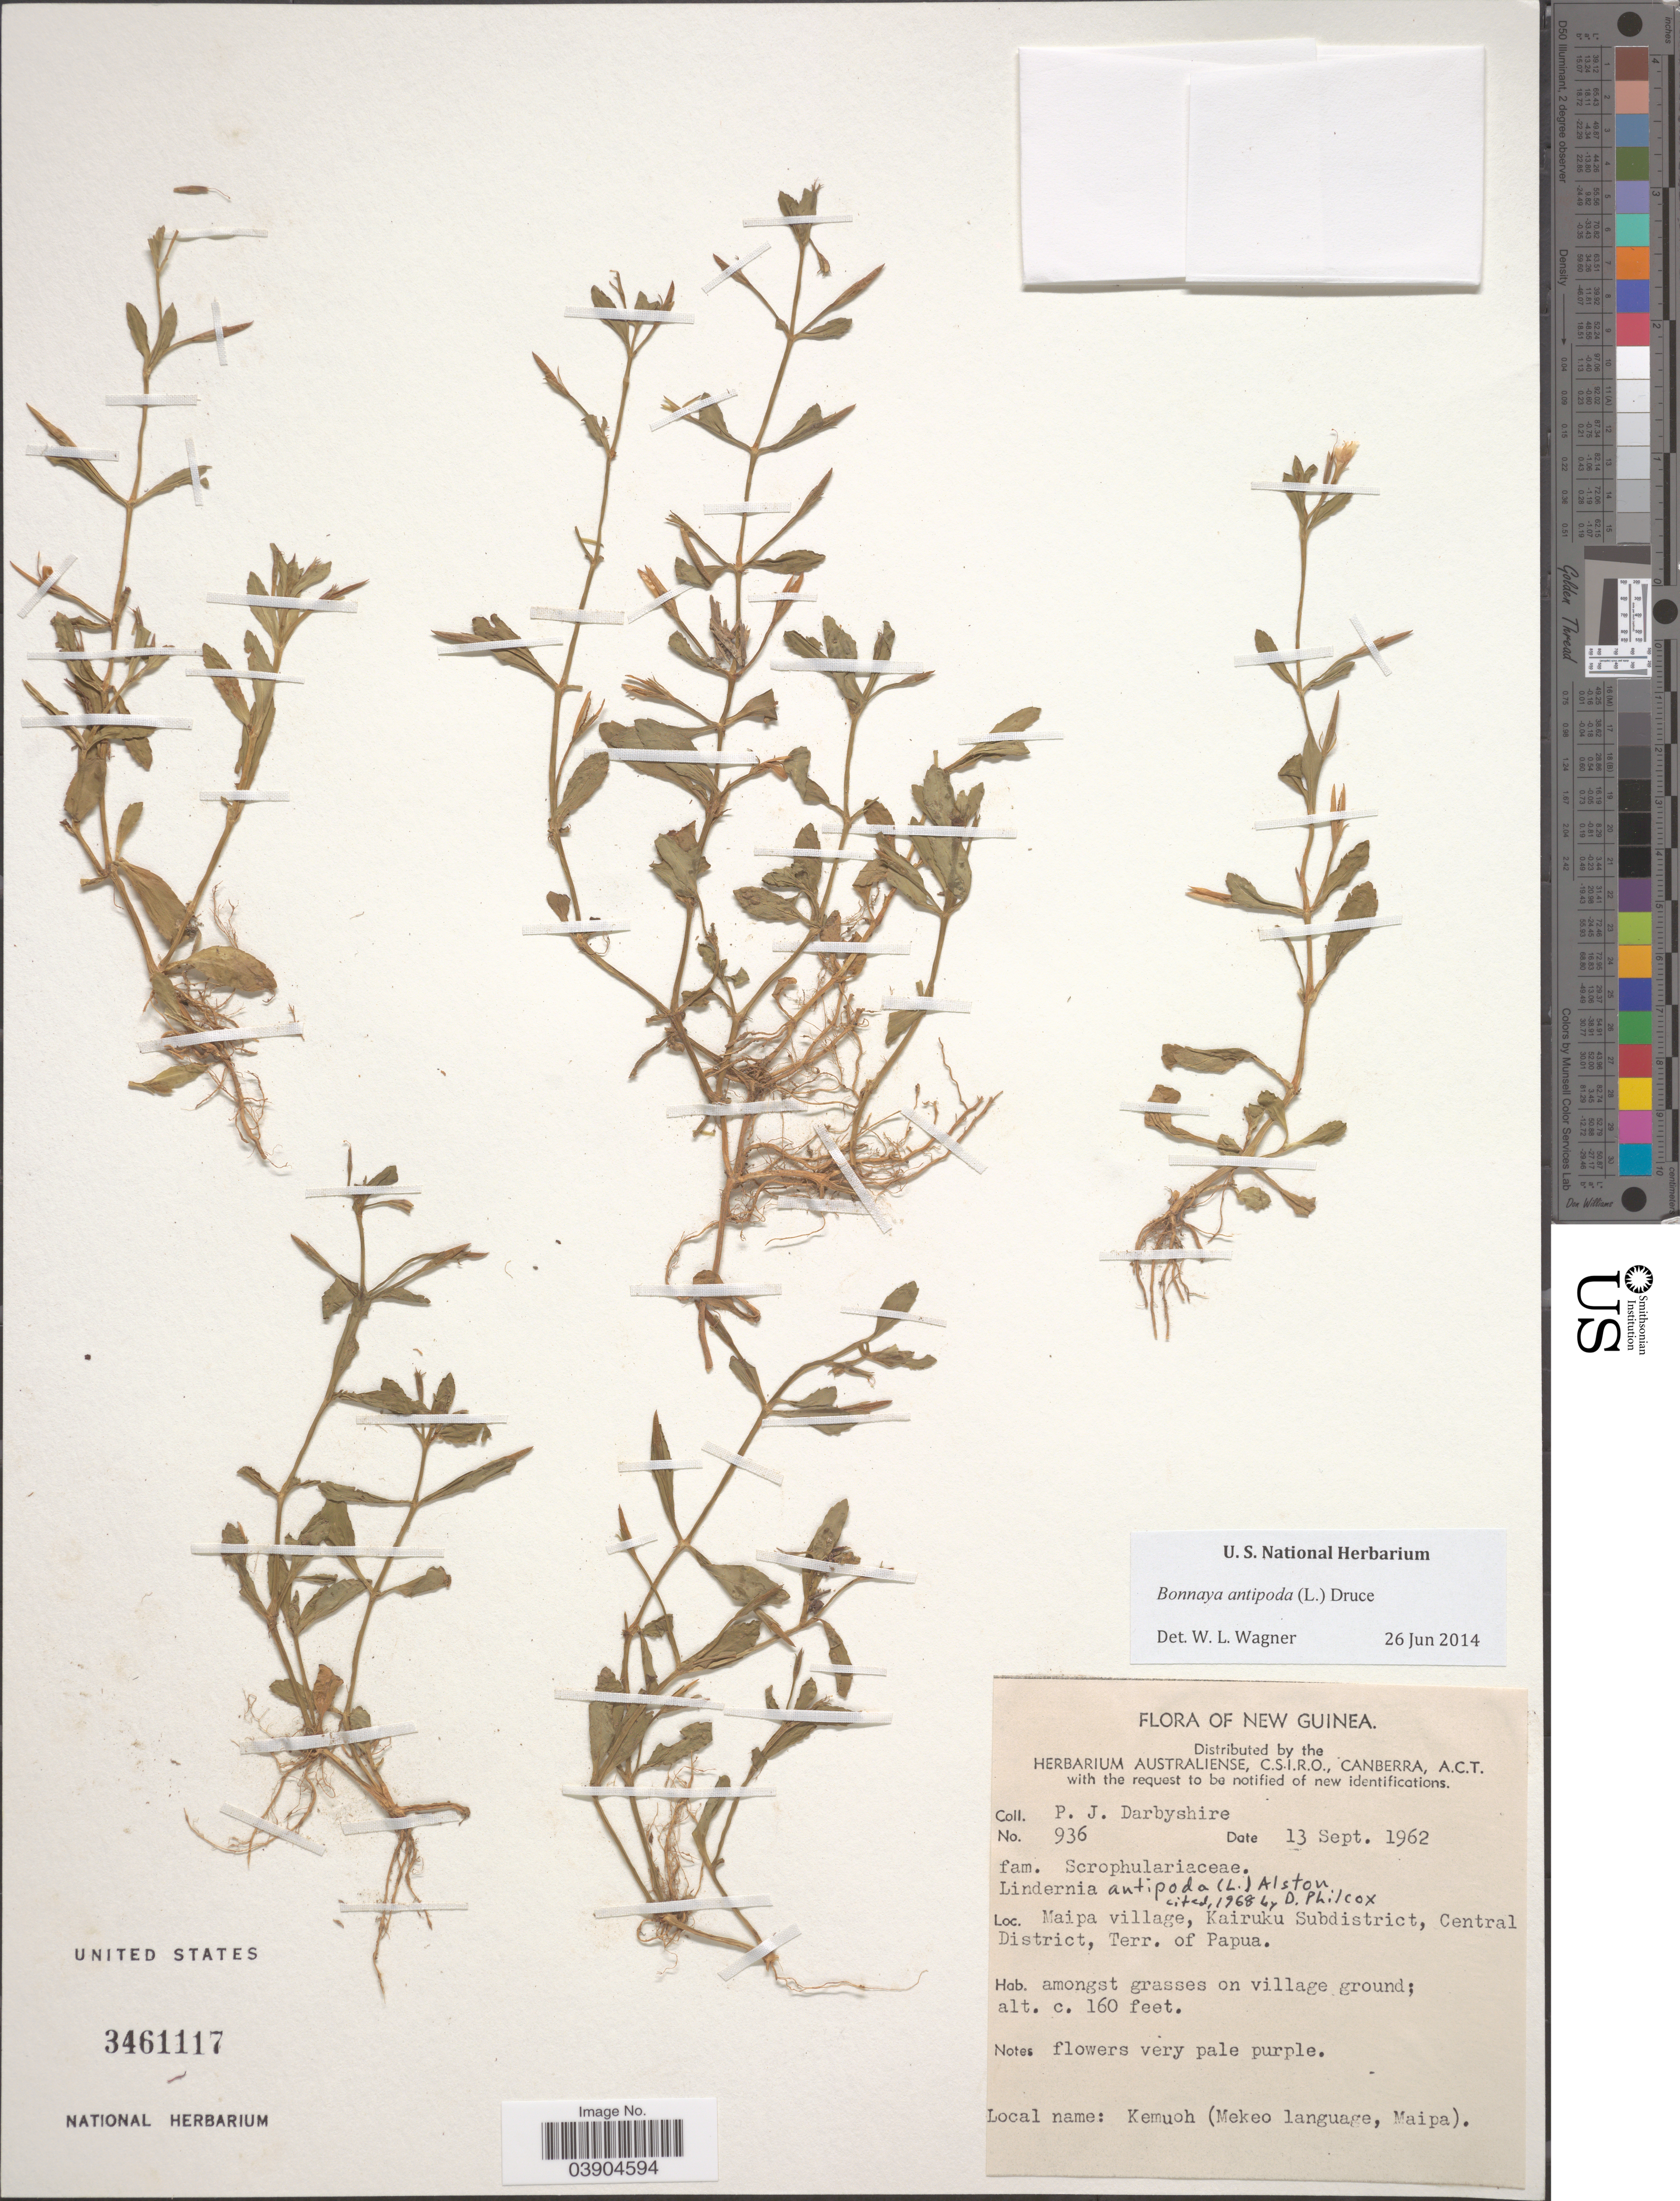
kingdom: Plantae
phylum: Tracheophyta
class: Magnoliopsida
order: Lamiales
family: Linderniaceae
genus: Lindernia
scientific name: Lindernia antipoda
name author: (L.) Alston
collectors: P. Darbyshire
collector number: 936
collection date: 1962-09-13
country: Papua New Guinea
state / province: Central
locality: New Guinea. Maipa village, Kairuku Subdistrict, Terr. of Papua.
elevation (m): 49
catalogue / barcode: US 3461117